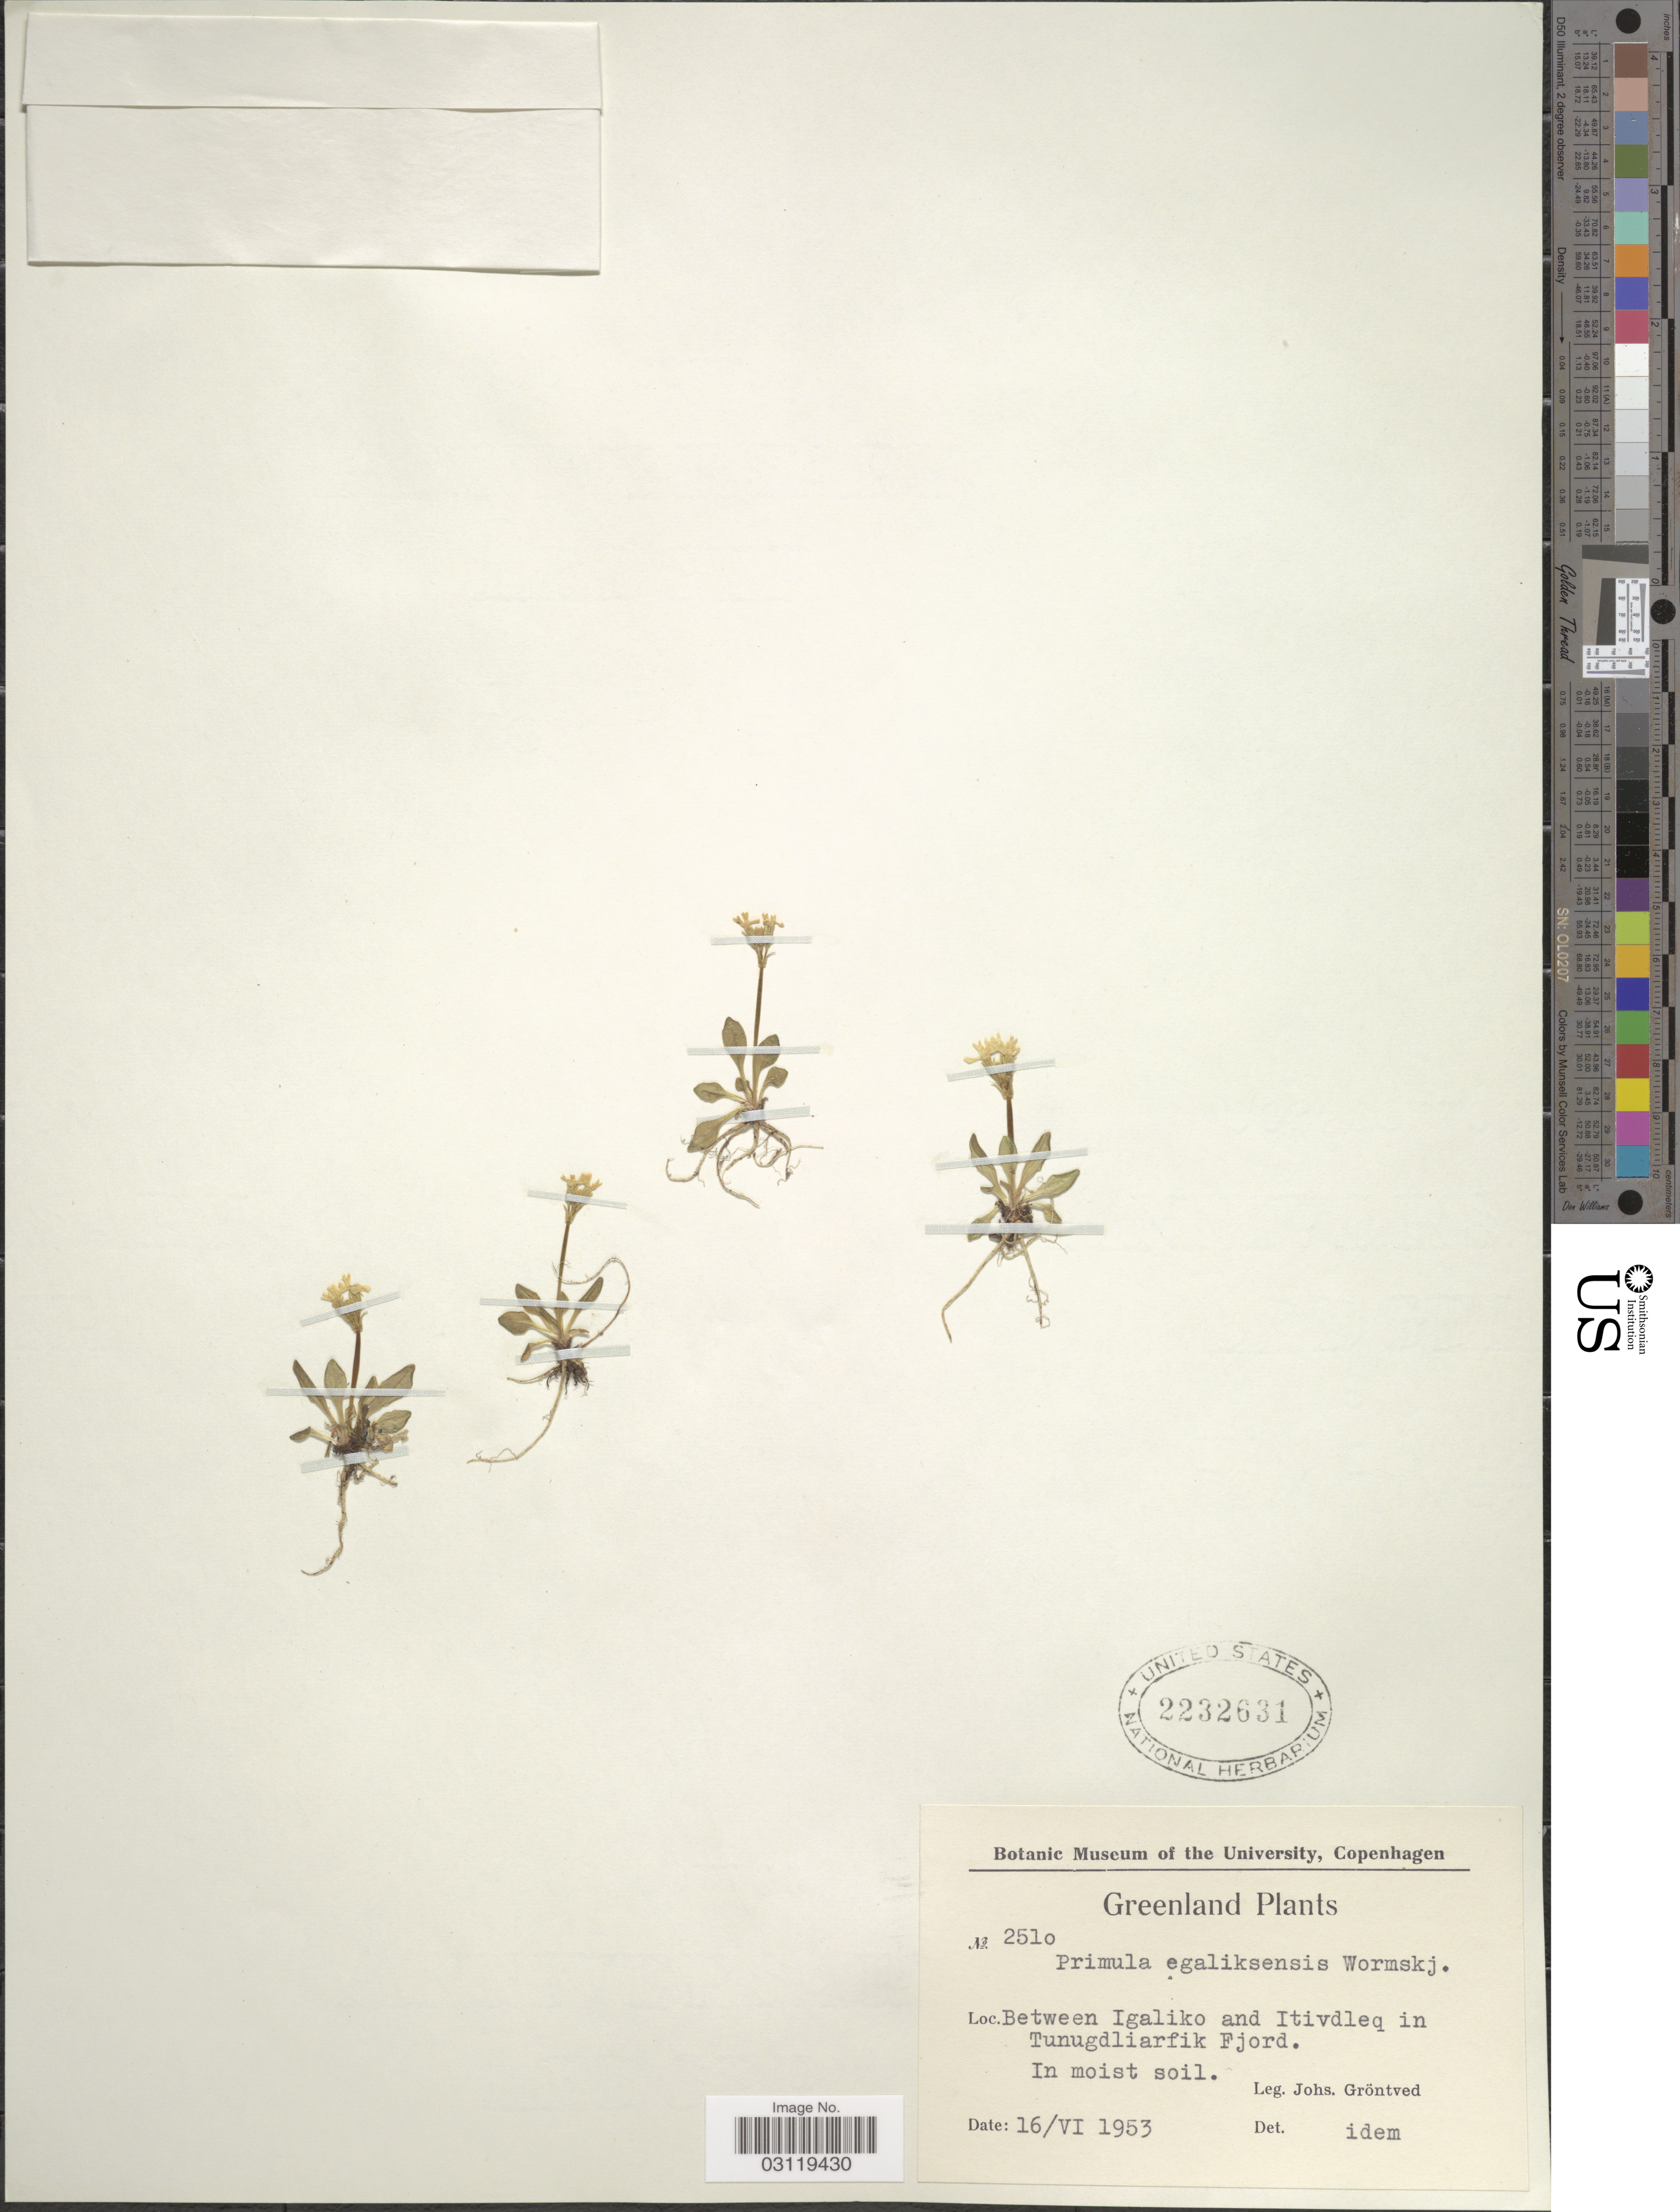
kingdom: Plantae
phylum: Tracheophyta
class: Magnoliopsida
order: Ericales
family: Primulaceae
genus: Primula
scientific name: Primula egaliksensis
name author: Wormsk.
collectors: J. Gröntved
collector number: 251o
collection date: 1953-06-16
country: Greenland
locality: Between Igaliko and Itivdleq in Tunugdliarfik Fjord.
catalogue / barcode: US 2232631